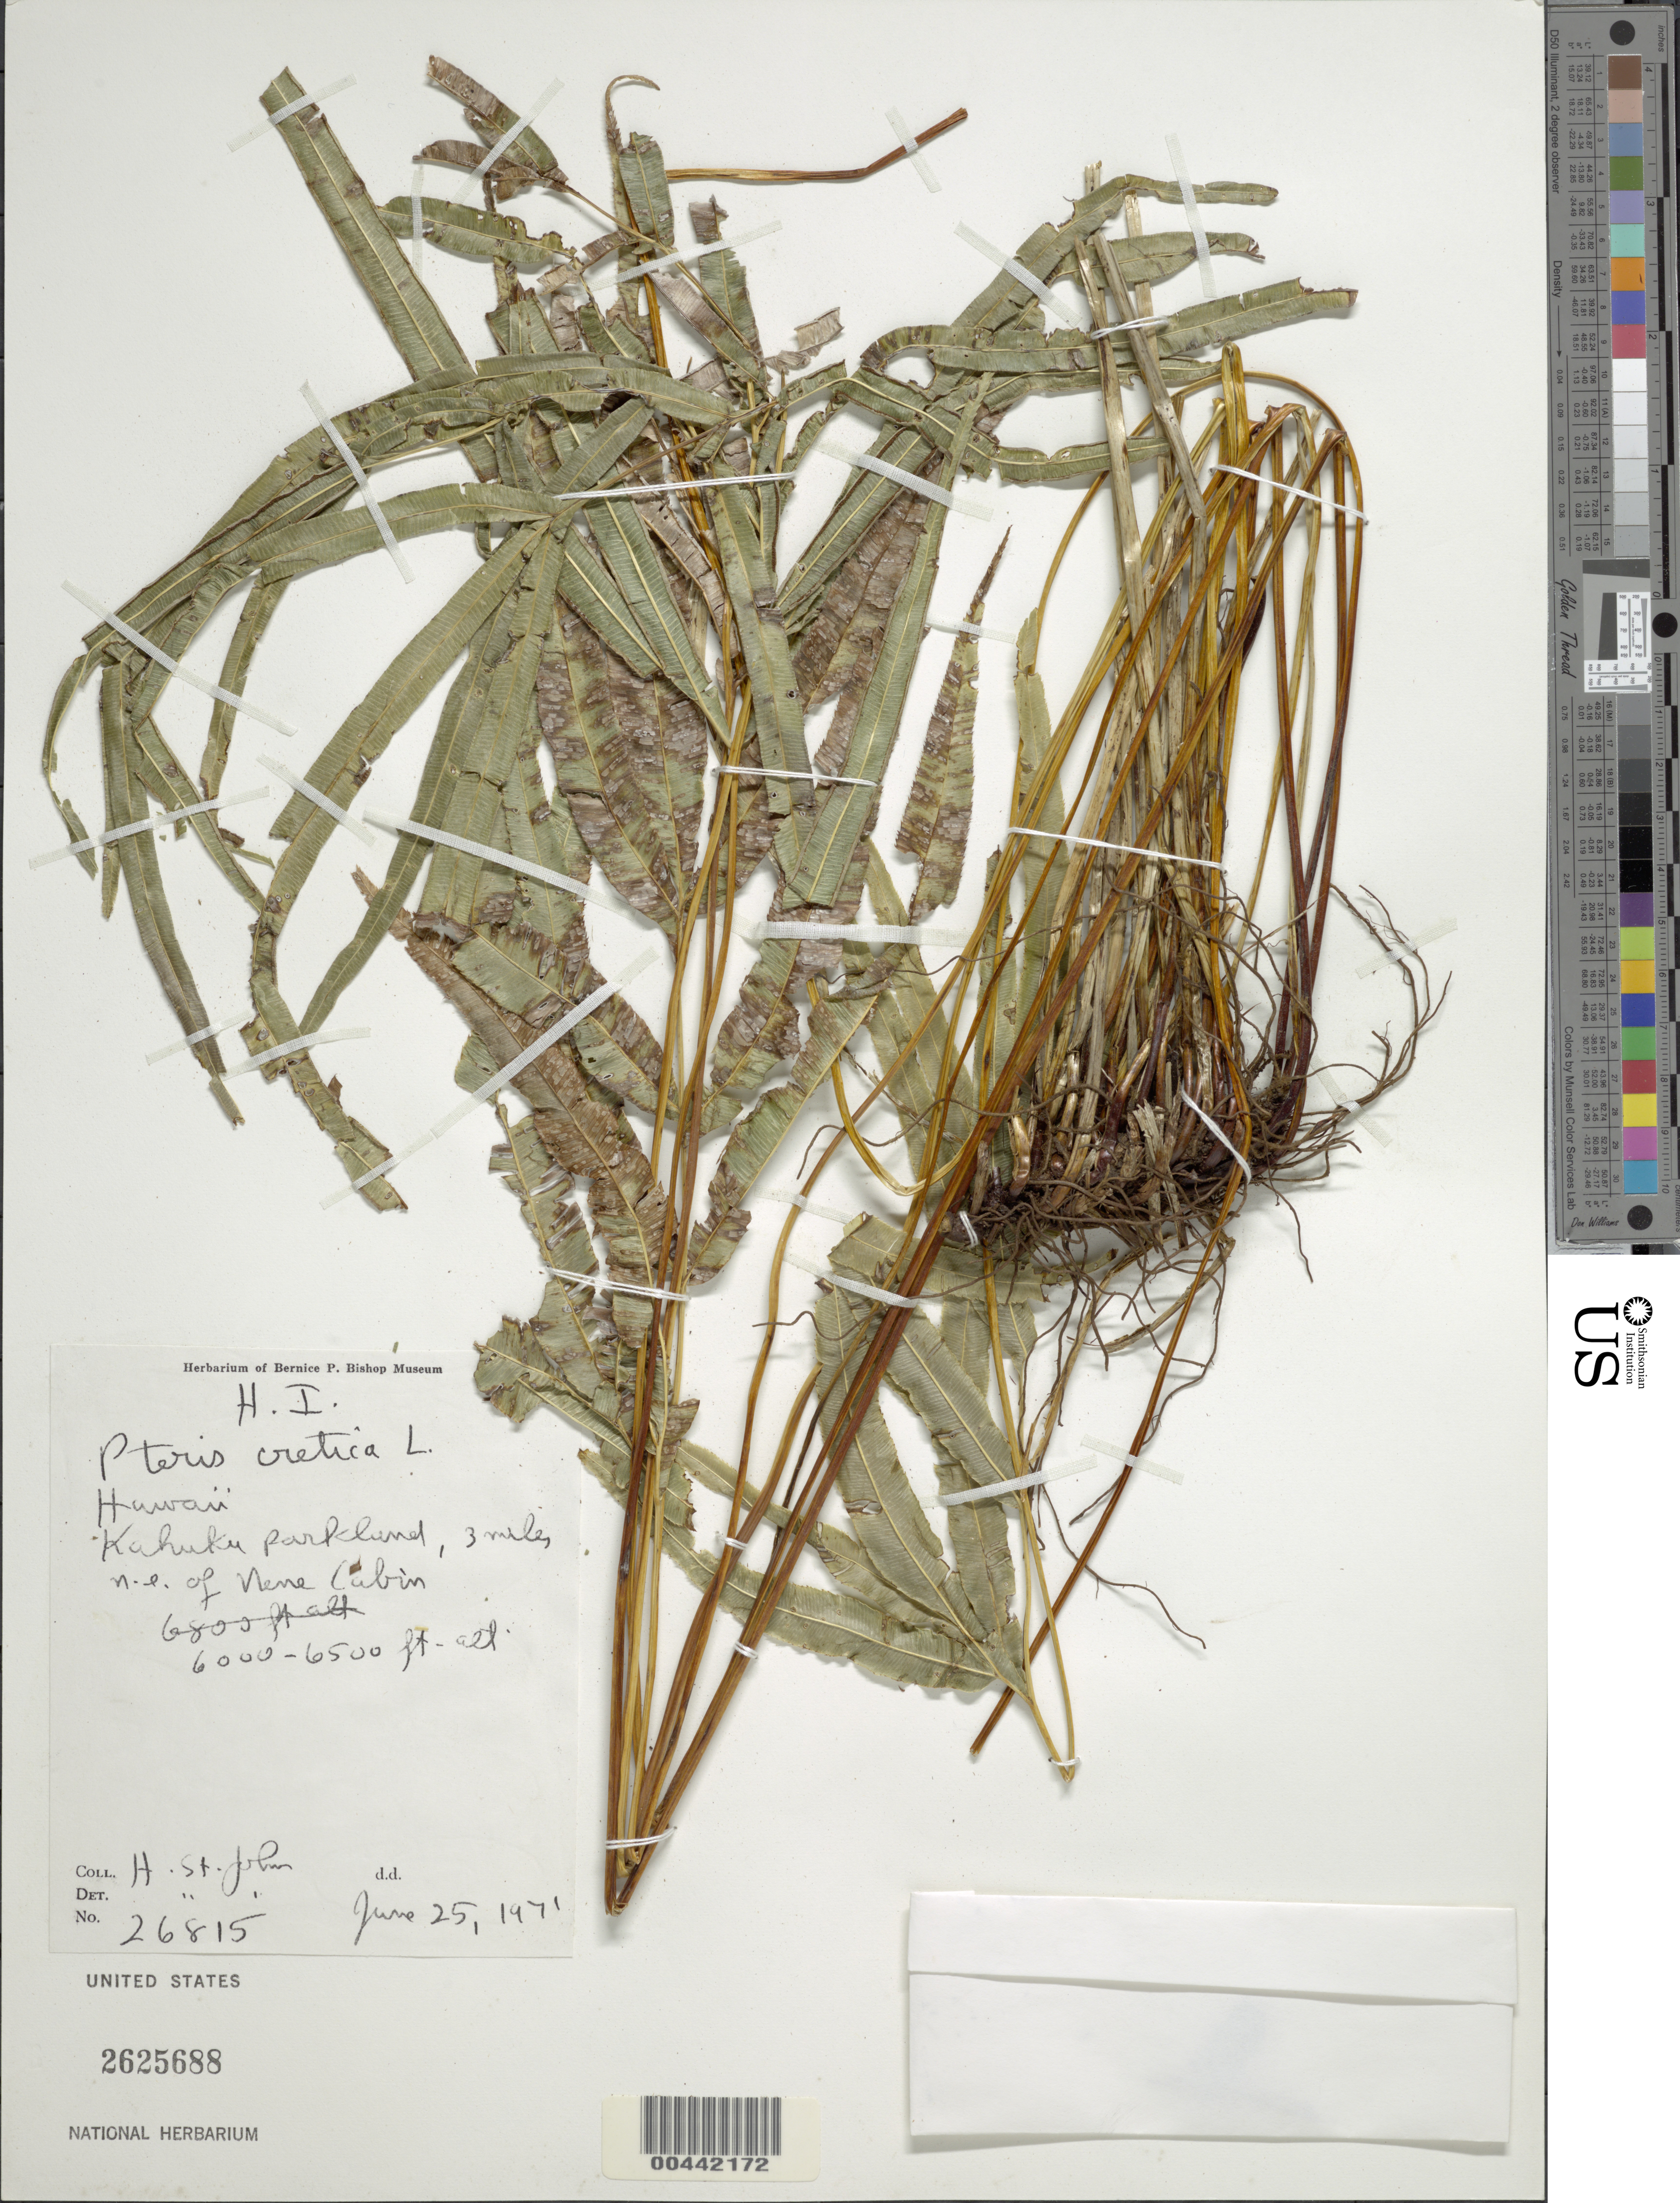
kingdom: Plantae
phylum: Tracheophyta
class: Polypodiopsida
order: Polypodiales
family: Pteridaceae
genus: Pteris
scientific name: Pteris cretica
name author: L.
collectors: H. St. John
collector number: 26815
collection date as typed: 25 Jun 1971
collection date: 1971-06-25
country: United States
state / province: Hawaii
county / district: Hawaii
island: Hawaii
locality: Kahuku parkland, 3 mi NE of Nene Cabin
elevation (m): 1829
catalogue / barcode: US 2625688